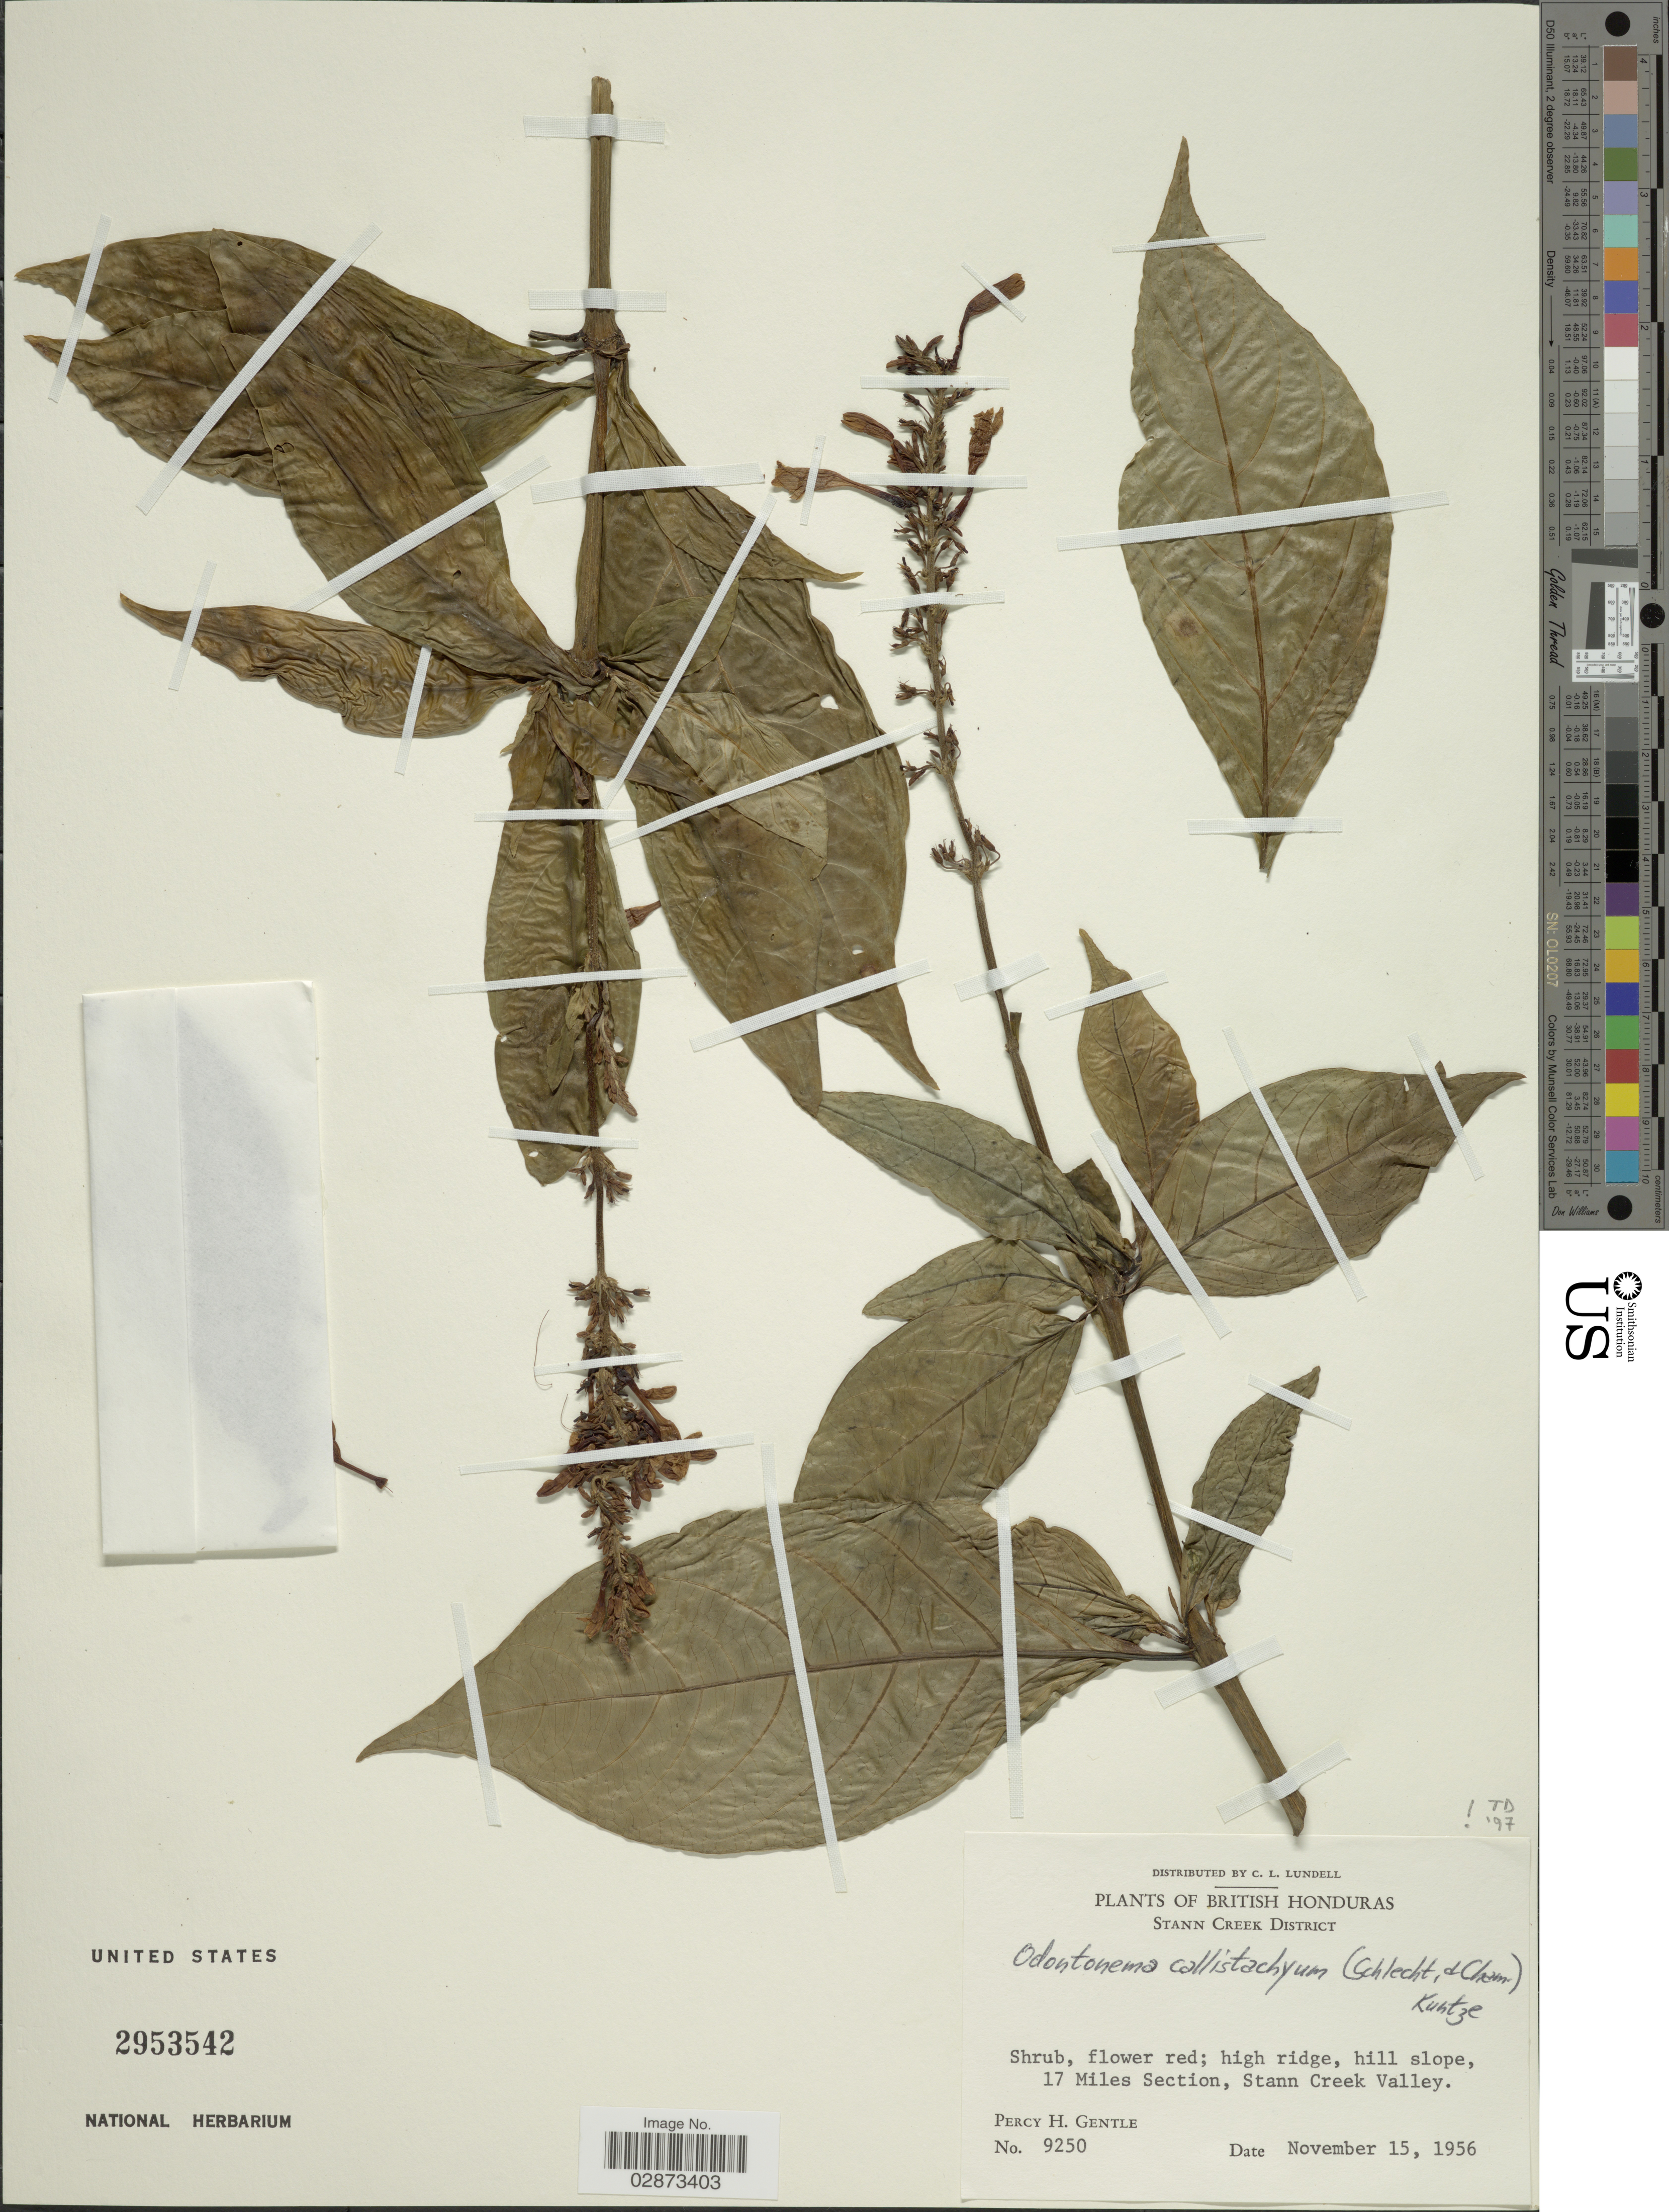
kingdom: Plantae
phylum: Tracheophyta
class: Magnoliopsida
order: Lamiales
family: Acanthaceae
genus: Odontonema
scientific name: Odontonema callistachyum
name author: (Schltdl. & Cham.) Kuntze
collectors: P. H. Gentle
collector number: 9250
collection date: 1956-11-15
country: Belize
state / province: Stann Creek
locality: British Honduras, Stann Creek District, high ridge, hill slope, 17 Miles Section, Stann Creek Valley.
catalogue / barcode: US 2953542